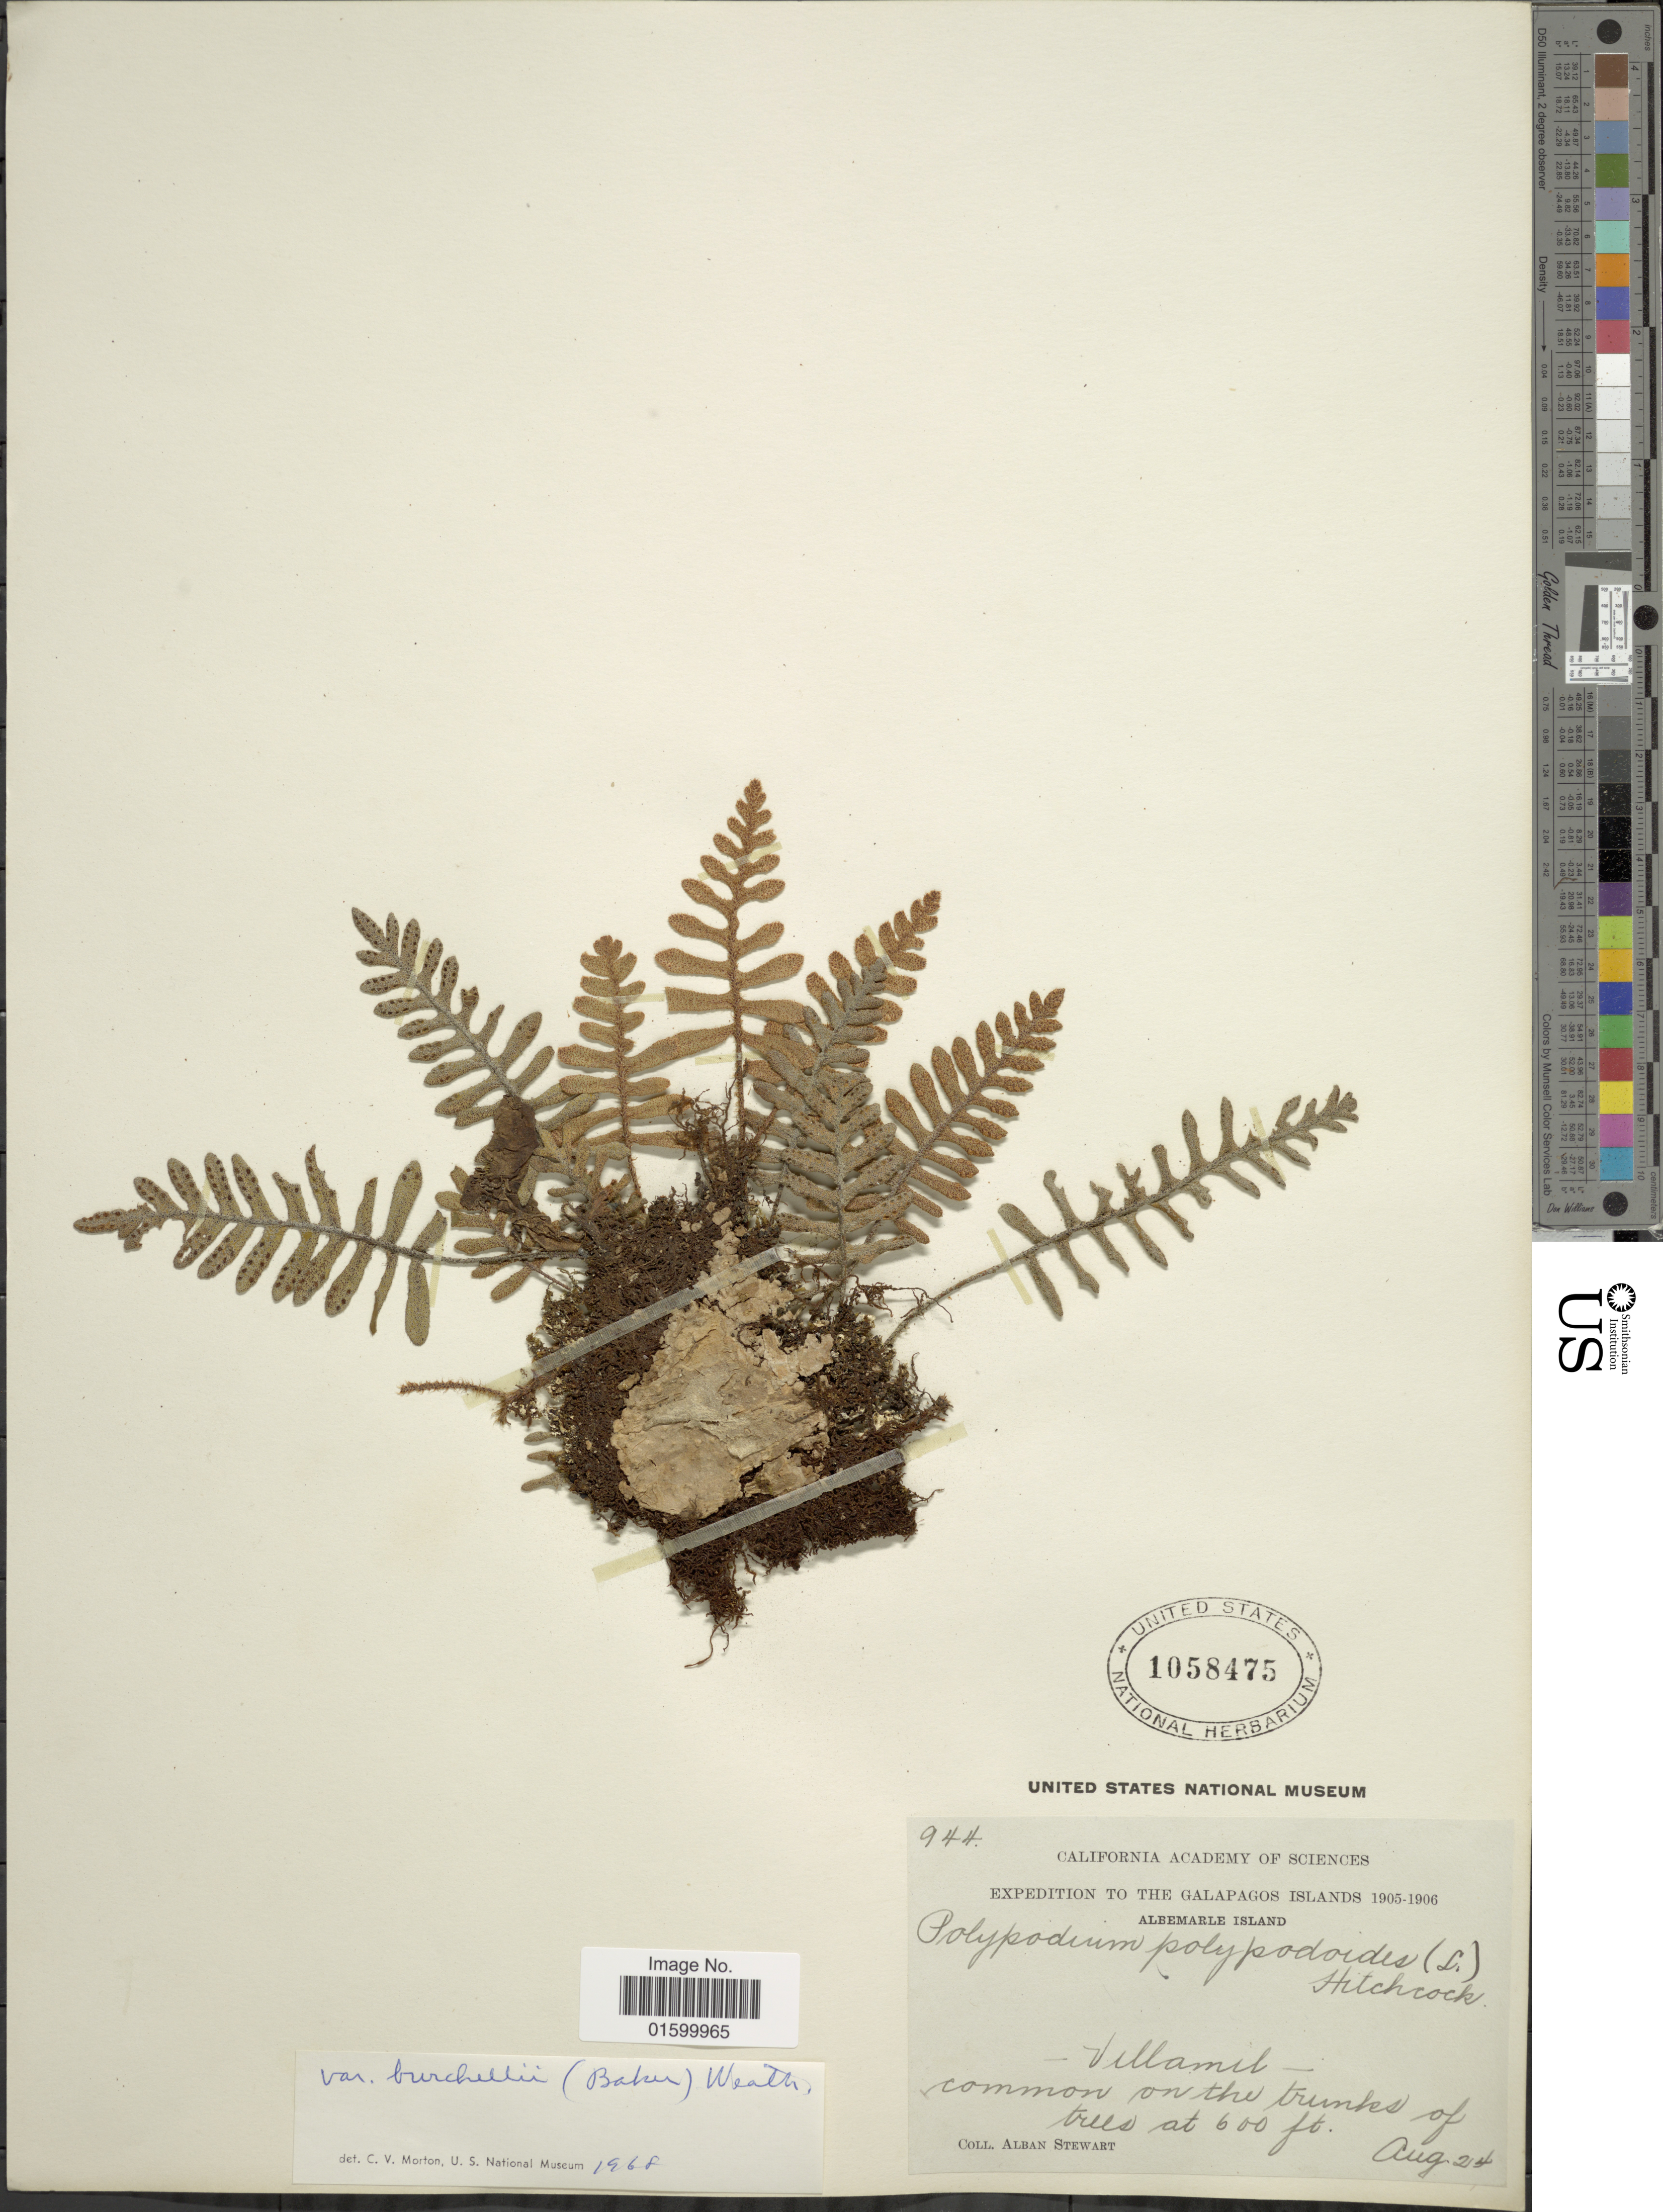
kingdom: Plantae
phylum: Tracheophyta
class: Polypodiopsida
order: Polypodiales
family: Polypodiaceae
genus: Pleopeltis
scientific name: Pleopeltis polypodioides var. burchellii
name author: (Baker) A.R. Sm.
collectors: A. Stewart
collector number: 944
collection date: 1905-08-24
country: Ecuador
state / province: Colón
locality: Galapagos Islands, Albemarle Island, Villamit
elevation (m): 183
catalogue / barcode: US 1058475